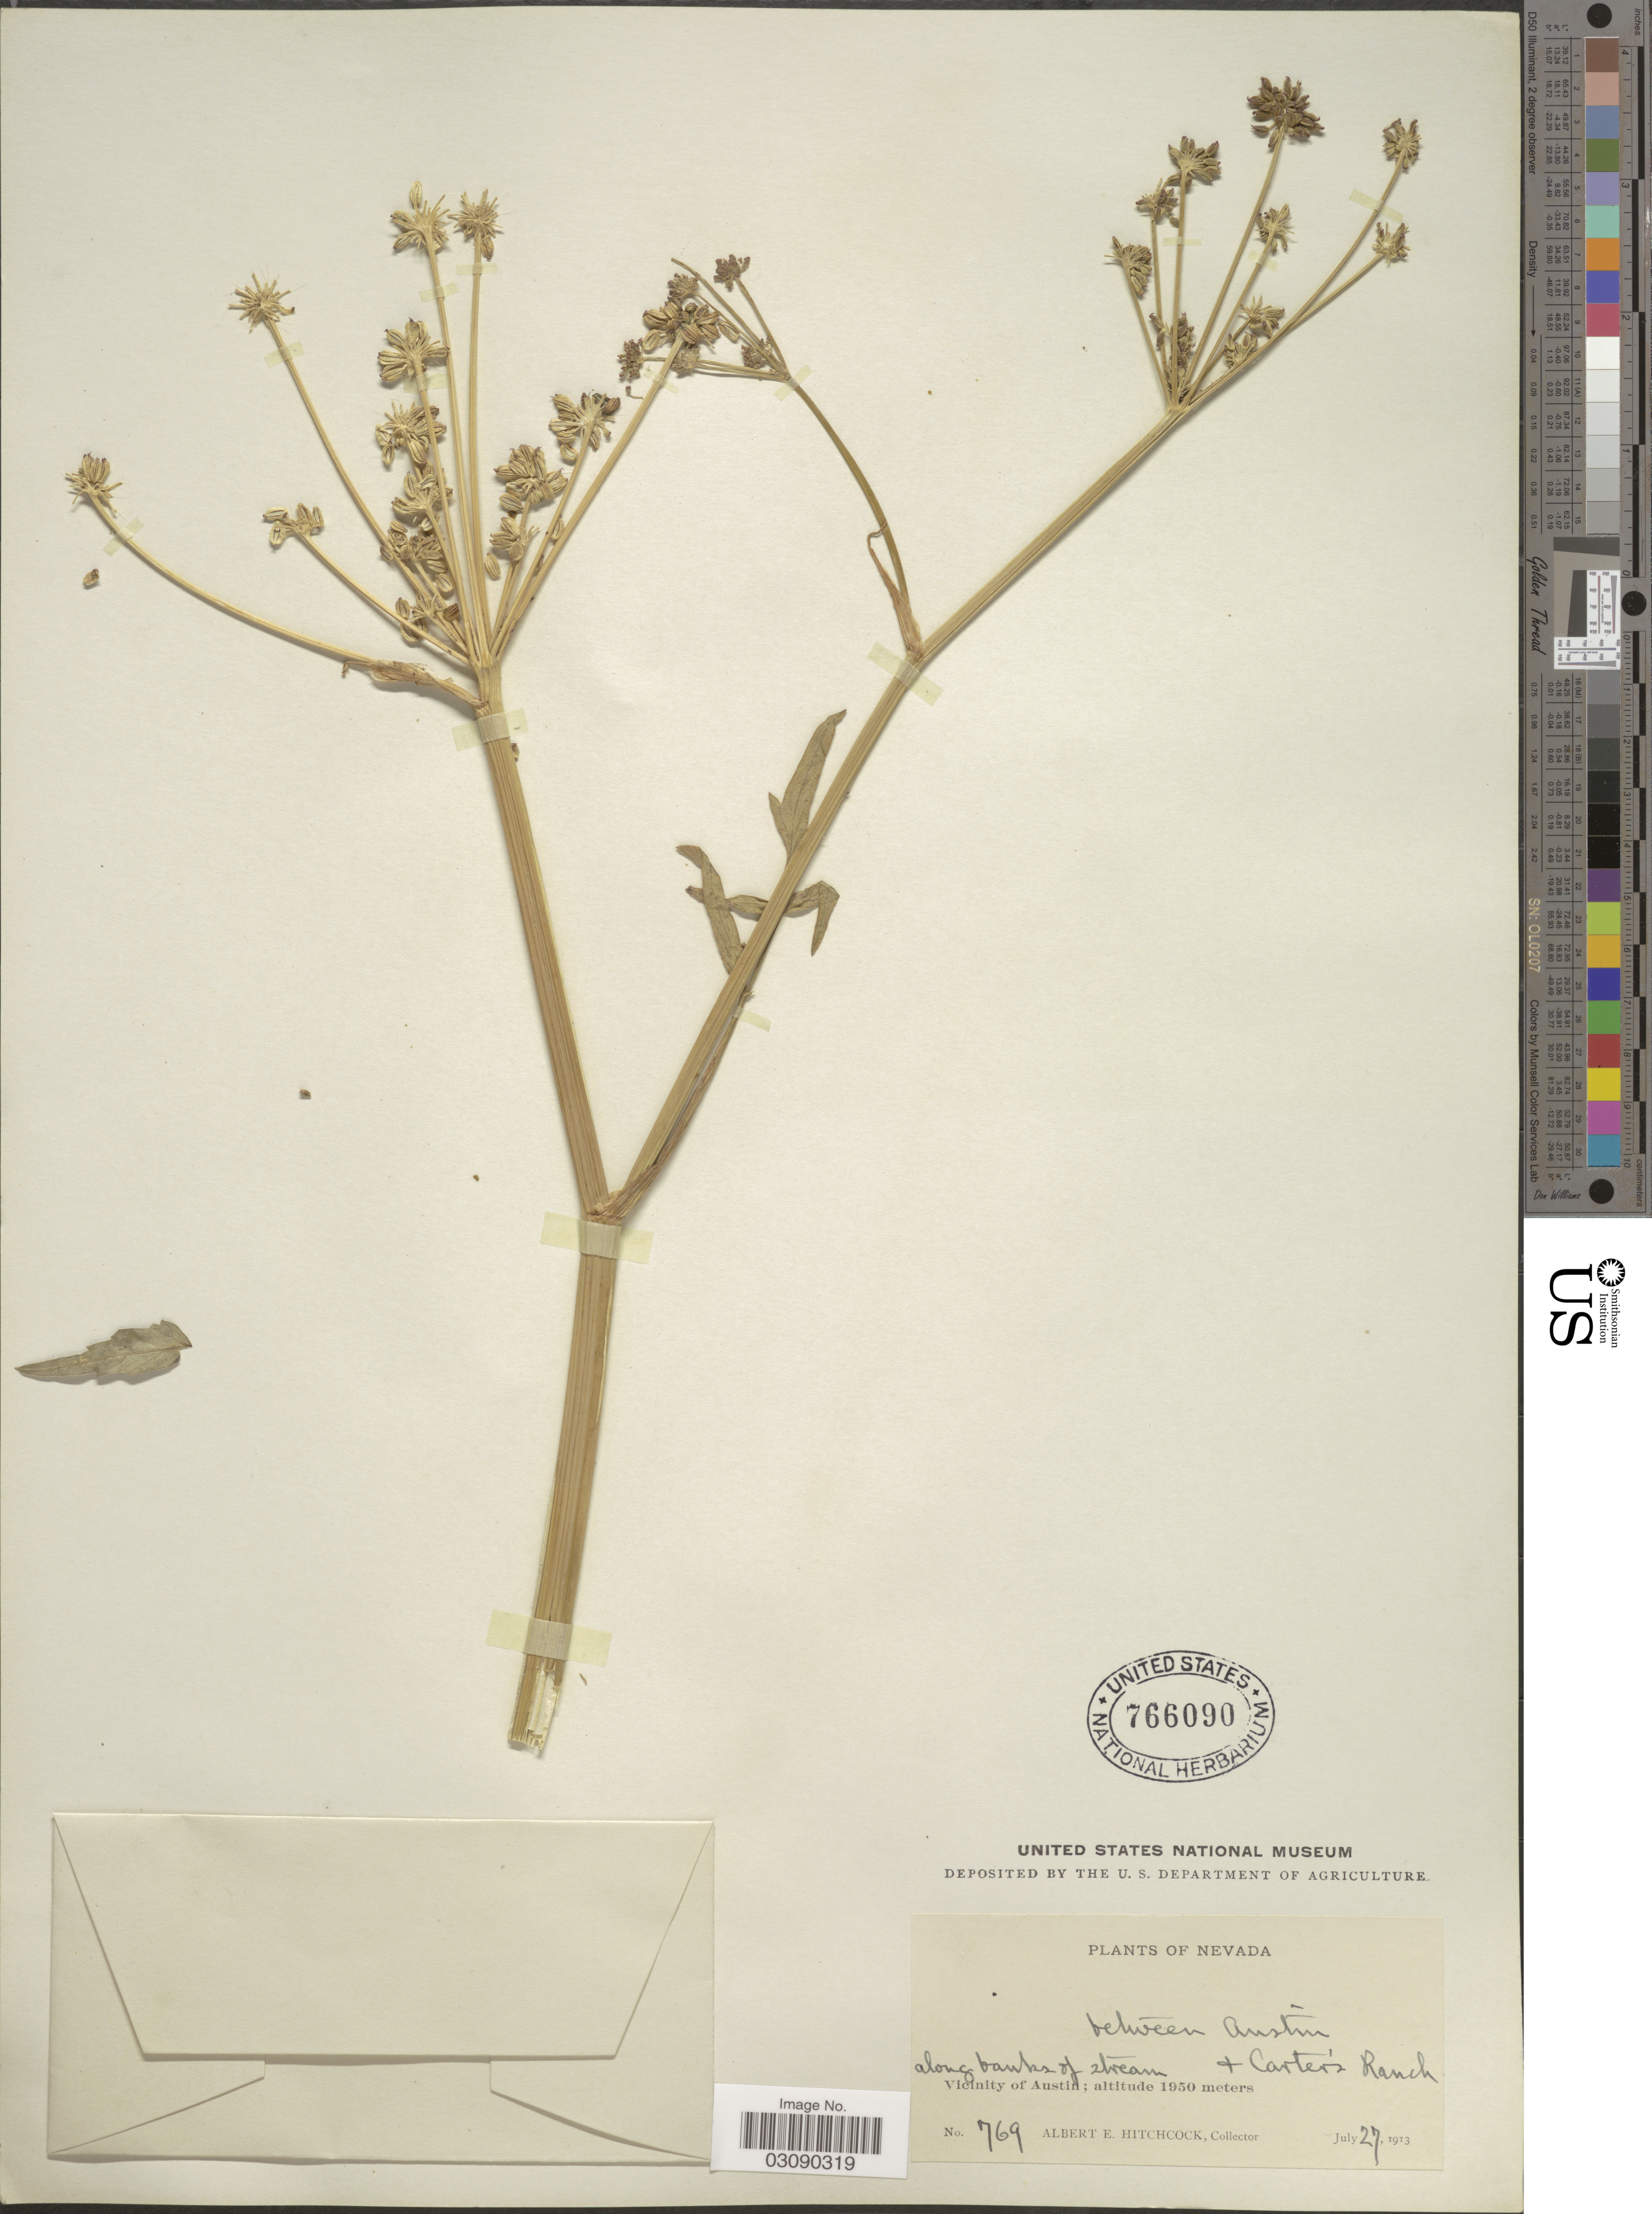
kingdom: Plantae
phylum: Tracheophyta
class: Magnoliopsida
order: Apiales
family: Apiaceae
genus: Angelica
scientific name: Angelica kingii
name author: (S. Watson) J.M. Coult. & Rose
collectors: A. Hitchcock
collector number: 769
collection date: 1913-07-27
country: United States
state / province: Nevada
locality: Along banks of stream & Carter's Ranch. Vicinity of Austin.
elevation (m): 1950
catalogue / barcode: US 766090